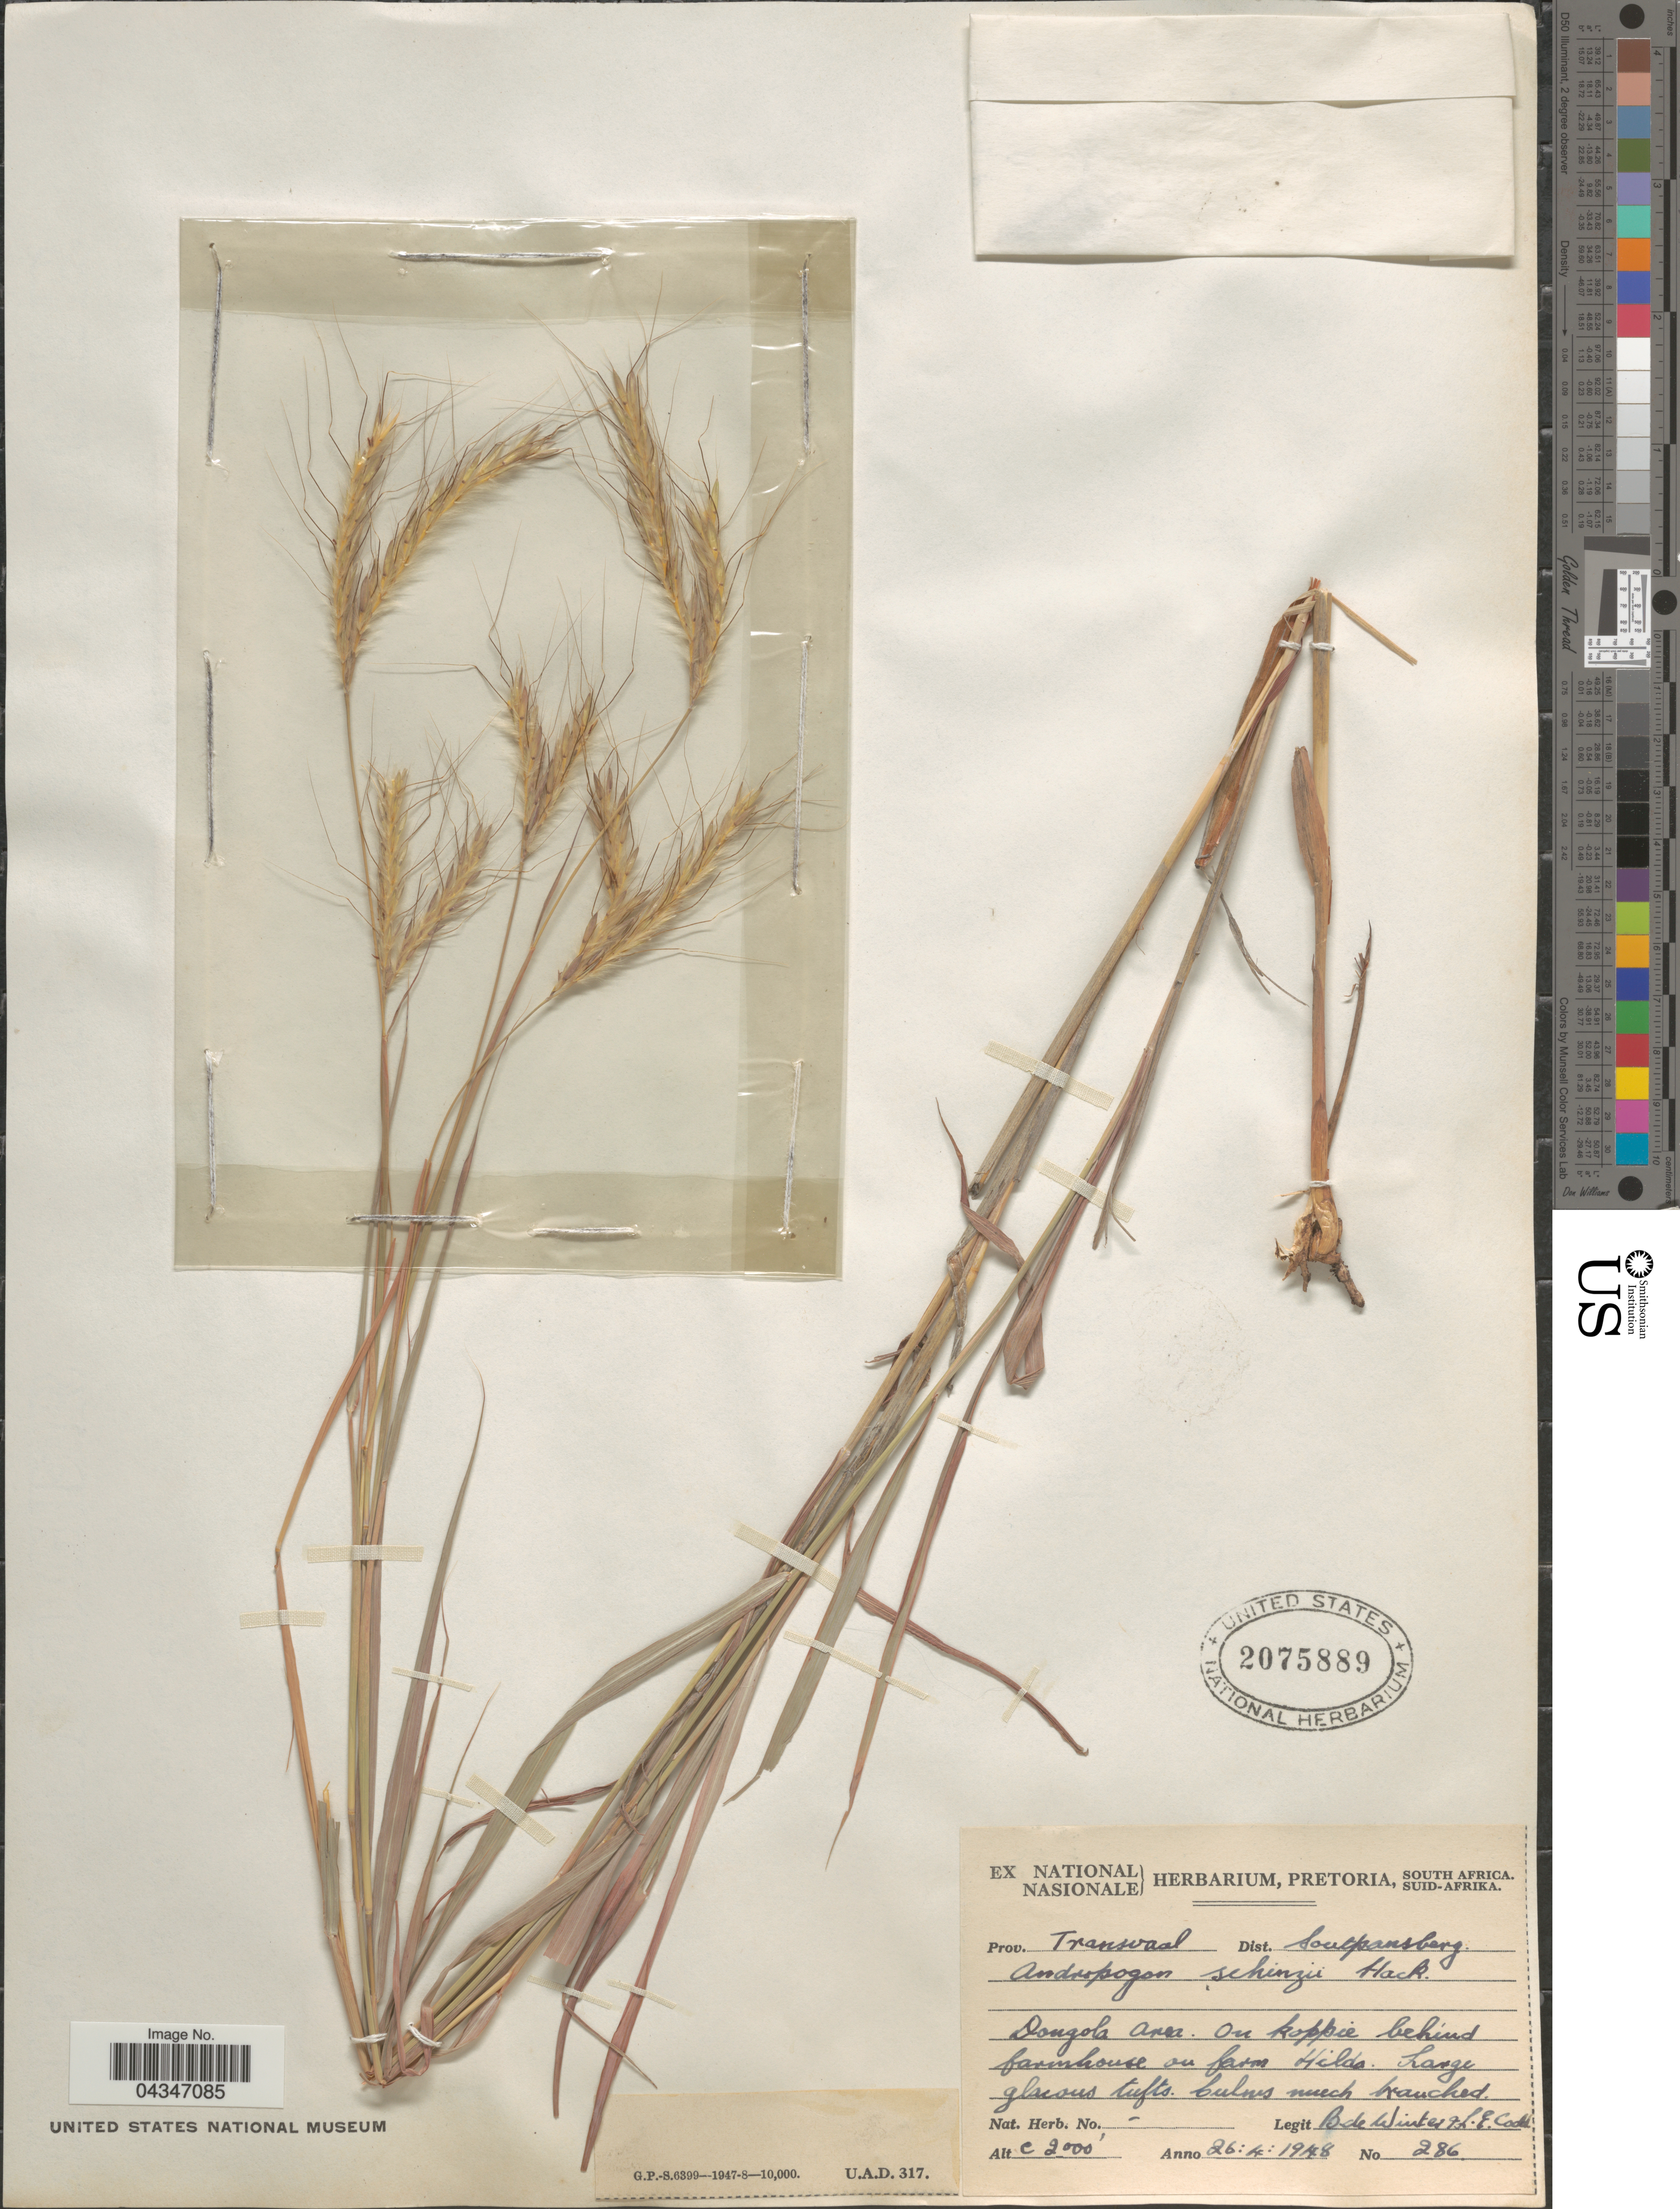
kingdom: Plantae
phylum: Tracheophyta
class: Liliopsida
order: Poales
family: Poaceae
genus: Andropogon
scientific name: Andropogon chinensis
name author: (Nees) Merr.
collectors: B. de Winter & L. Codd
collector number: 286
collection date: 1948-04-26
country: South Africa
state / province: Limpopo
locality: Prov. Transvaal. Dist. Soutpansberg. Dongola Area. On koppie behind farmhouse on farm Hilda.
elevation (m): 610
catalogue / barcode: US 2075889